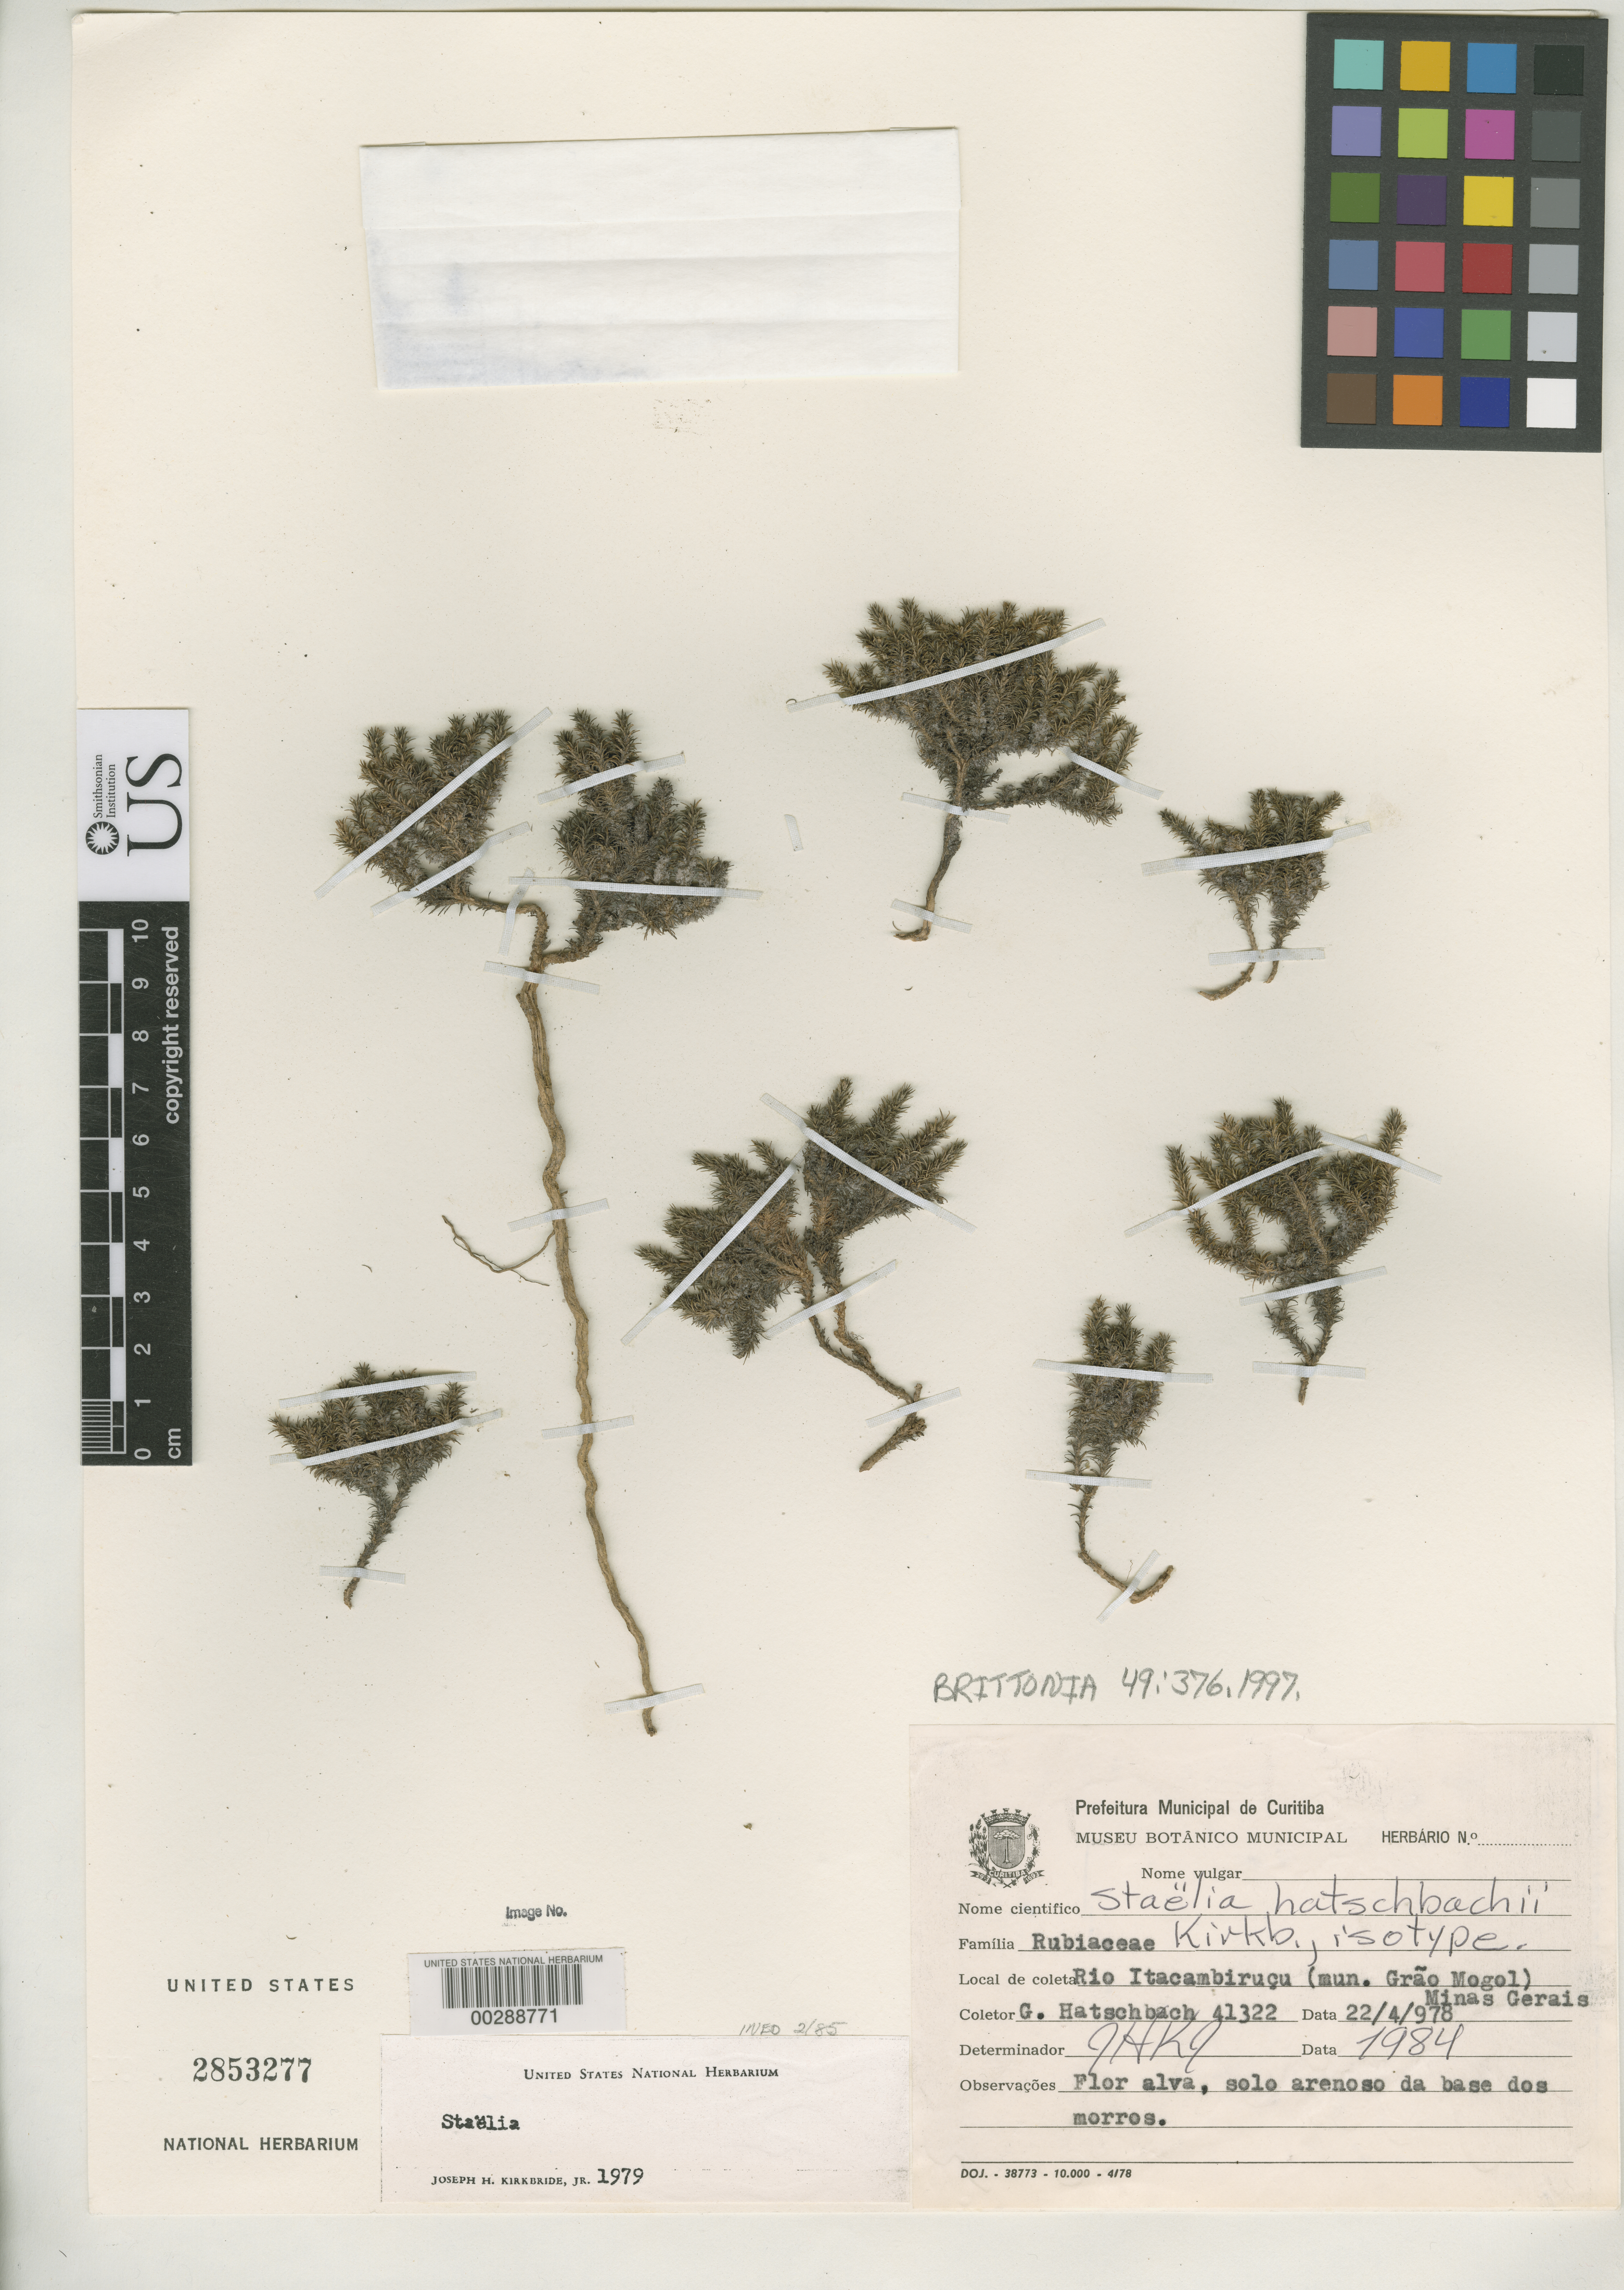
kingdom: Plantae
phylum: Tracheophyta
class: Magnoliopsida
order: Gentianales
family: Rubiaceae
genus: Staelia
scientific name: Staelia hatschbachii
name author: J.H. Kirkbr.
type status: Isotype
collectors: G. Hatschbach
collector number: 41322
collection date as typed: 22 Apr 1978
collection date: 1978-04-22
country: Brazil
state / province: Minas Gerais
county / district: Grão Mogol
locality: Rio Itacambirucu.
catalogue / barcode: US 2853277